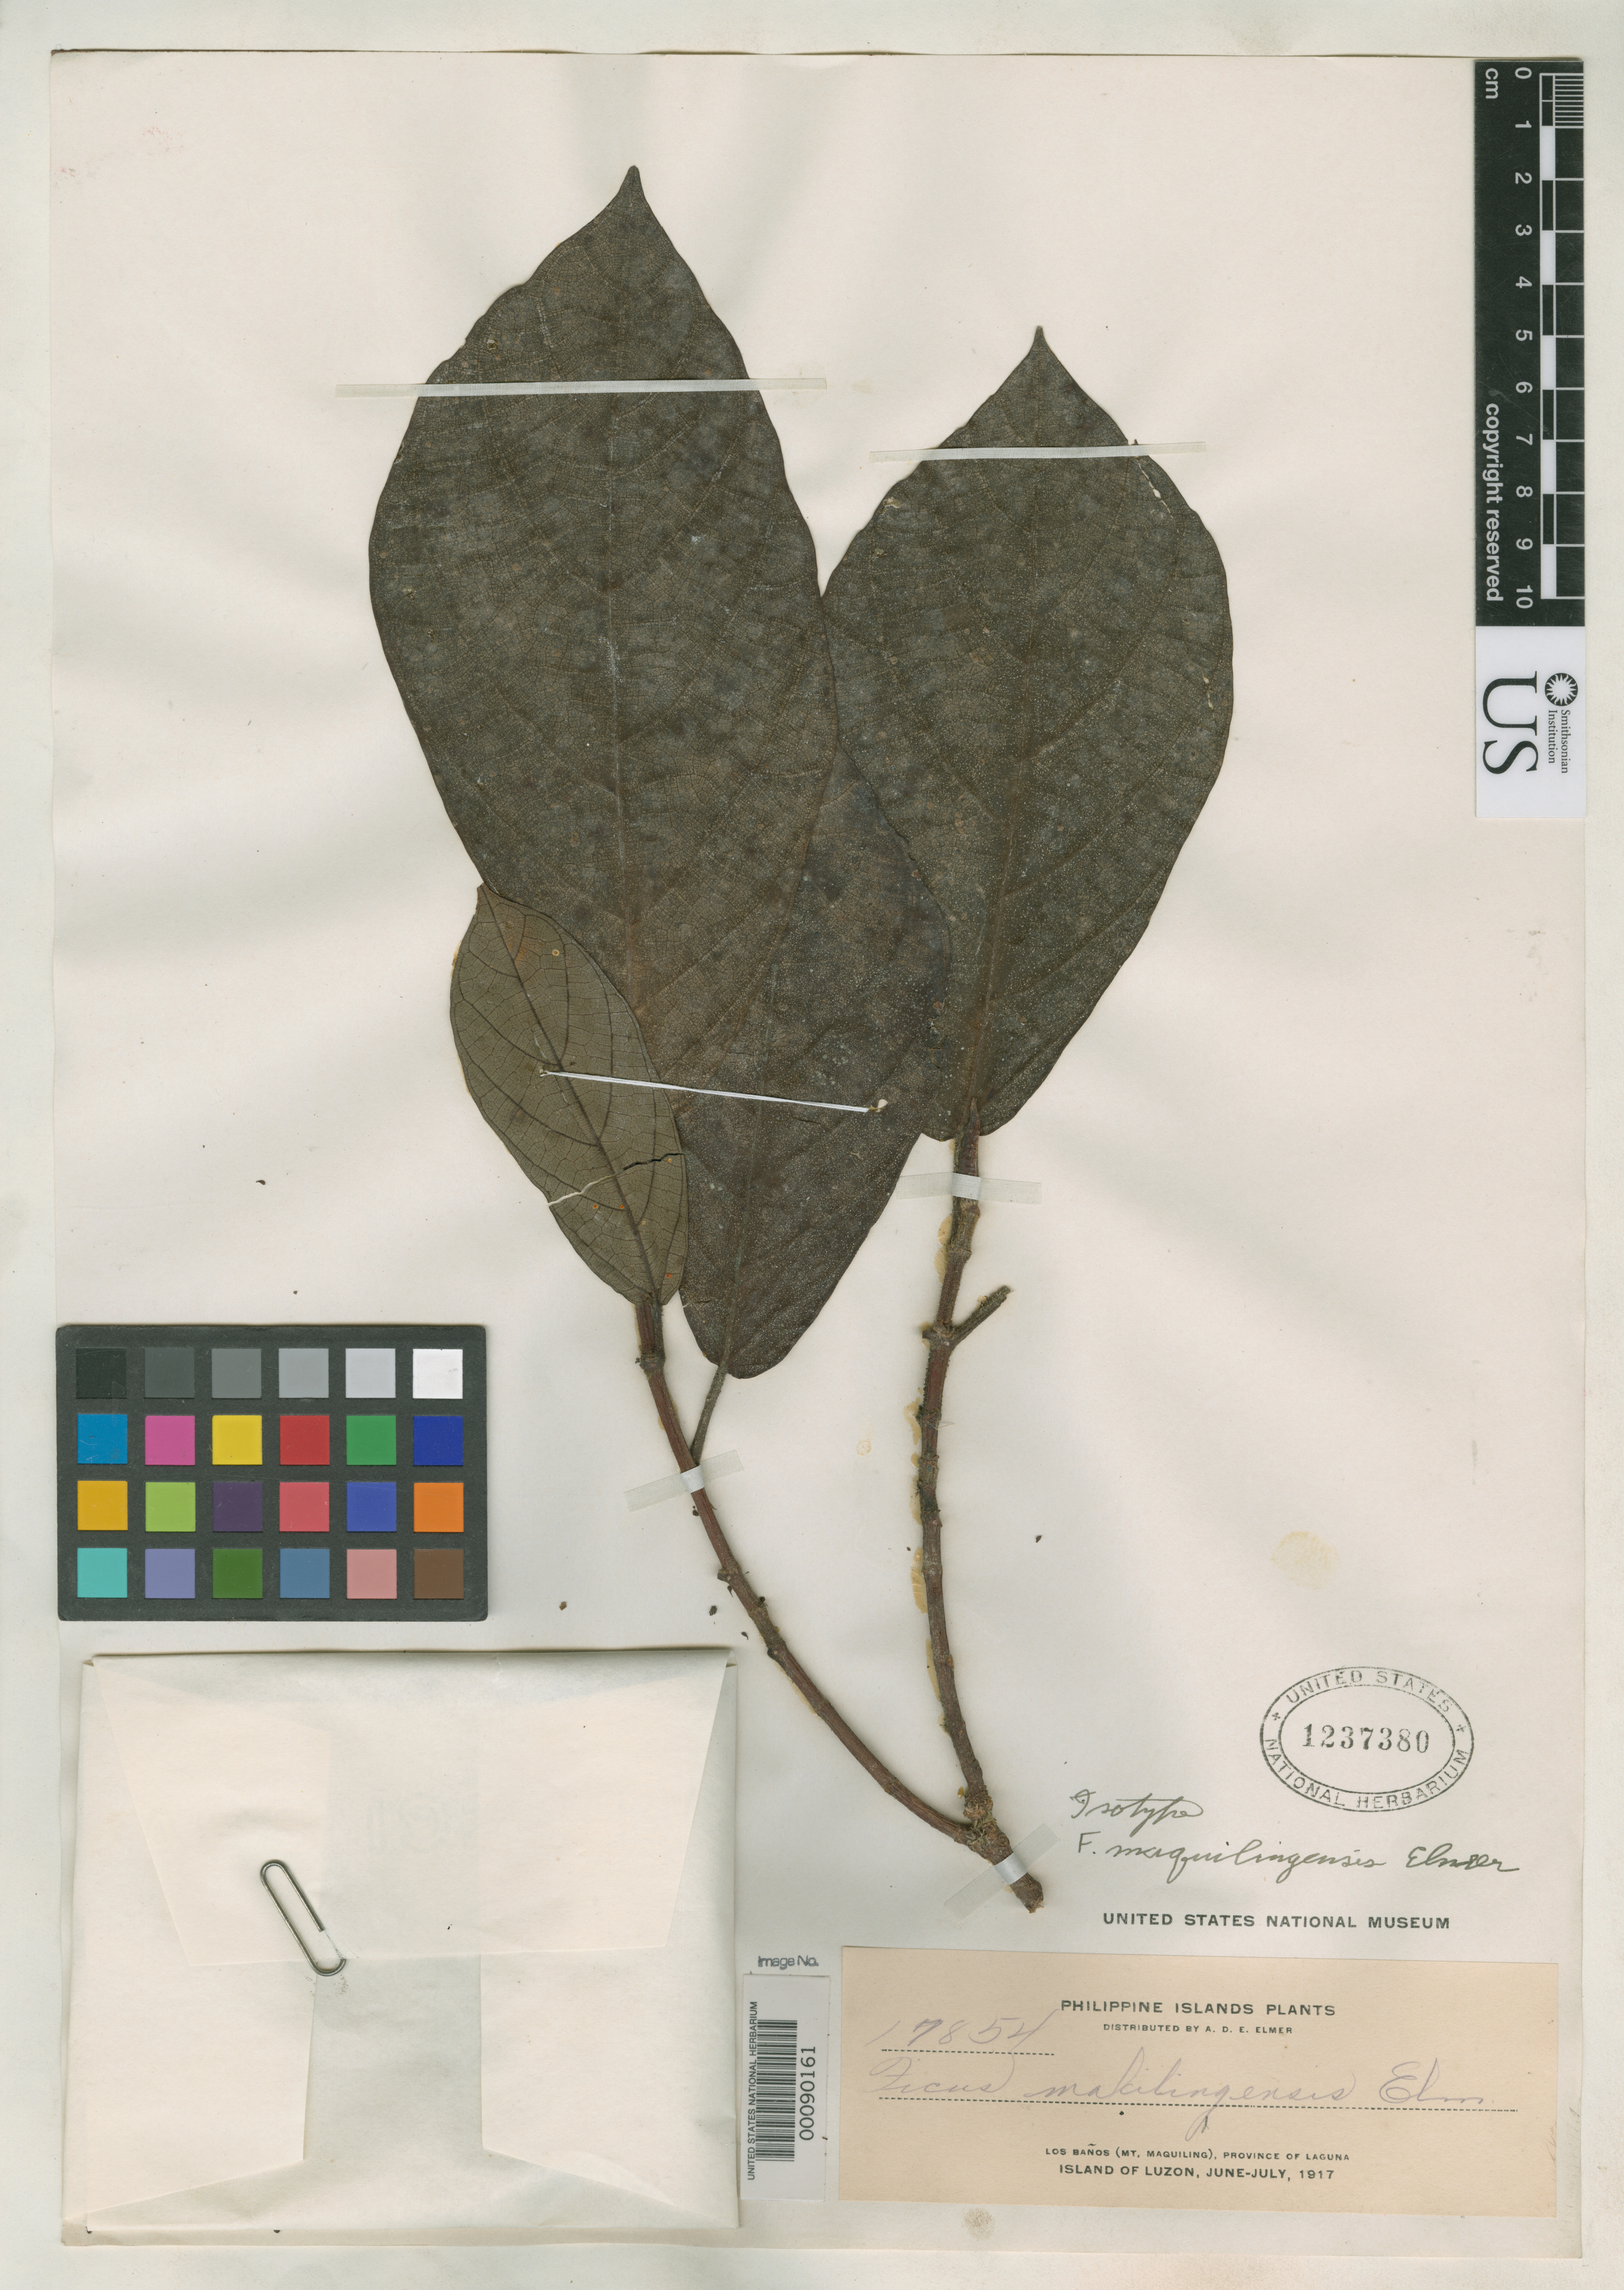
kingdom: Plantae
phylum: Tracheophyta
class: Magnoliopsida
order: Rosales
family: Moraceae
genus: Ficus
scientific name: Ficus maquilingensis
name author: Elmer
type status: Isotype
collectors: A. D. E. Elmer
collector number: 7854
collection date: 1917-06/1917-07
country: Philippines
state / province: Calabarzon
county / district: Laguna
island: Luzon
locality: Los Baños (Mt. Maquiling), Province of Laguna, Luzon.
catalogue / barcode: US 1237380